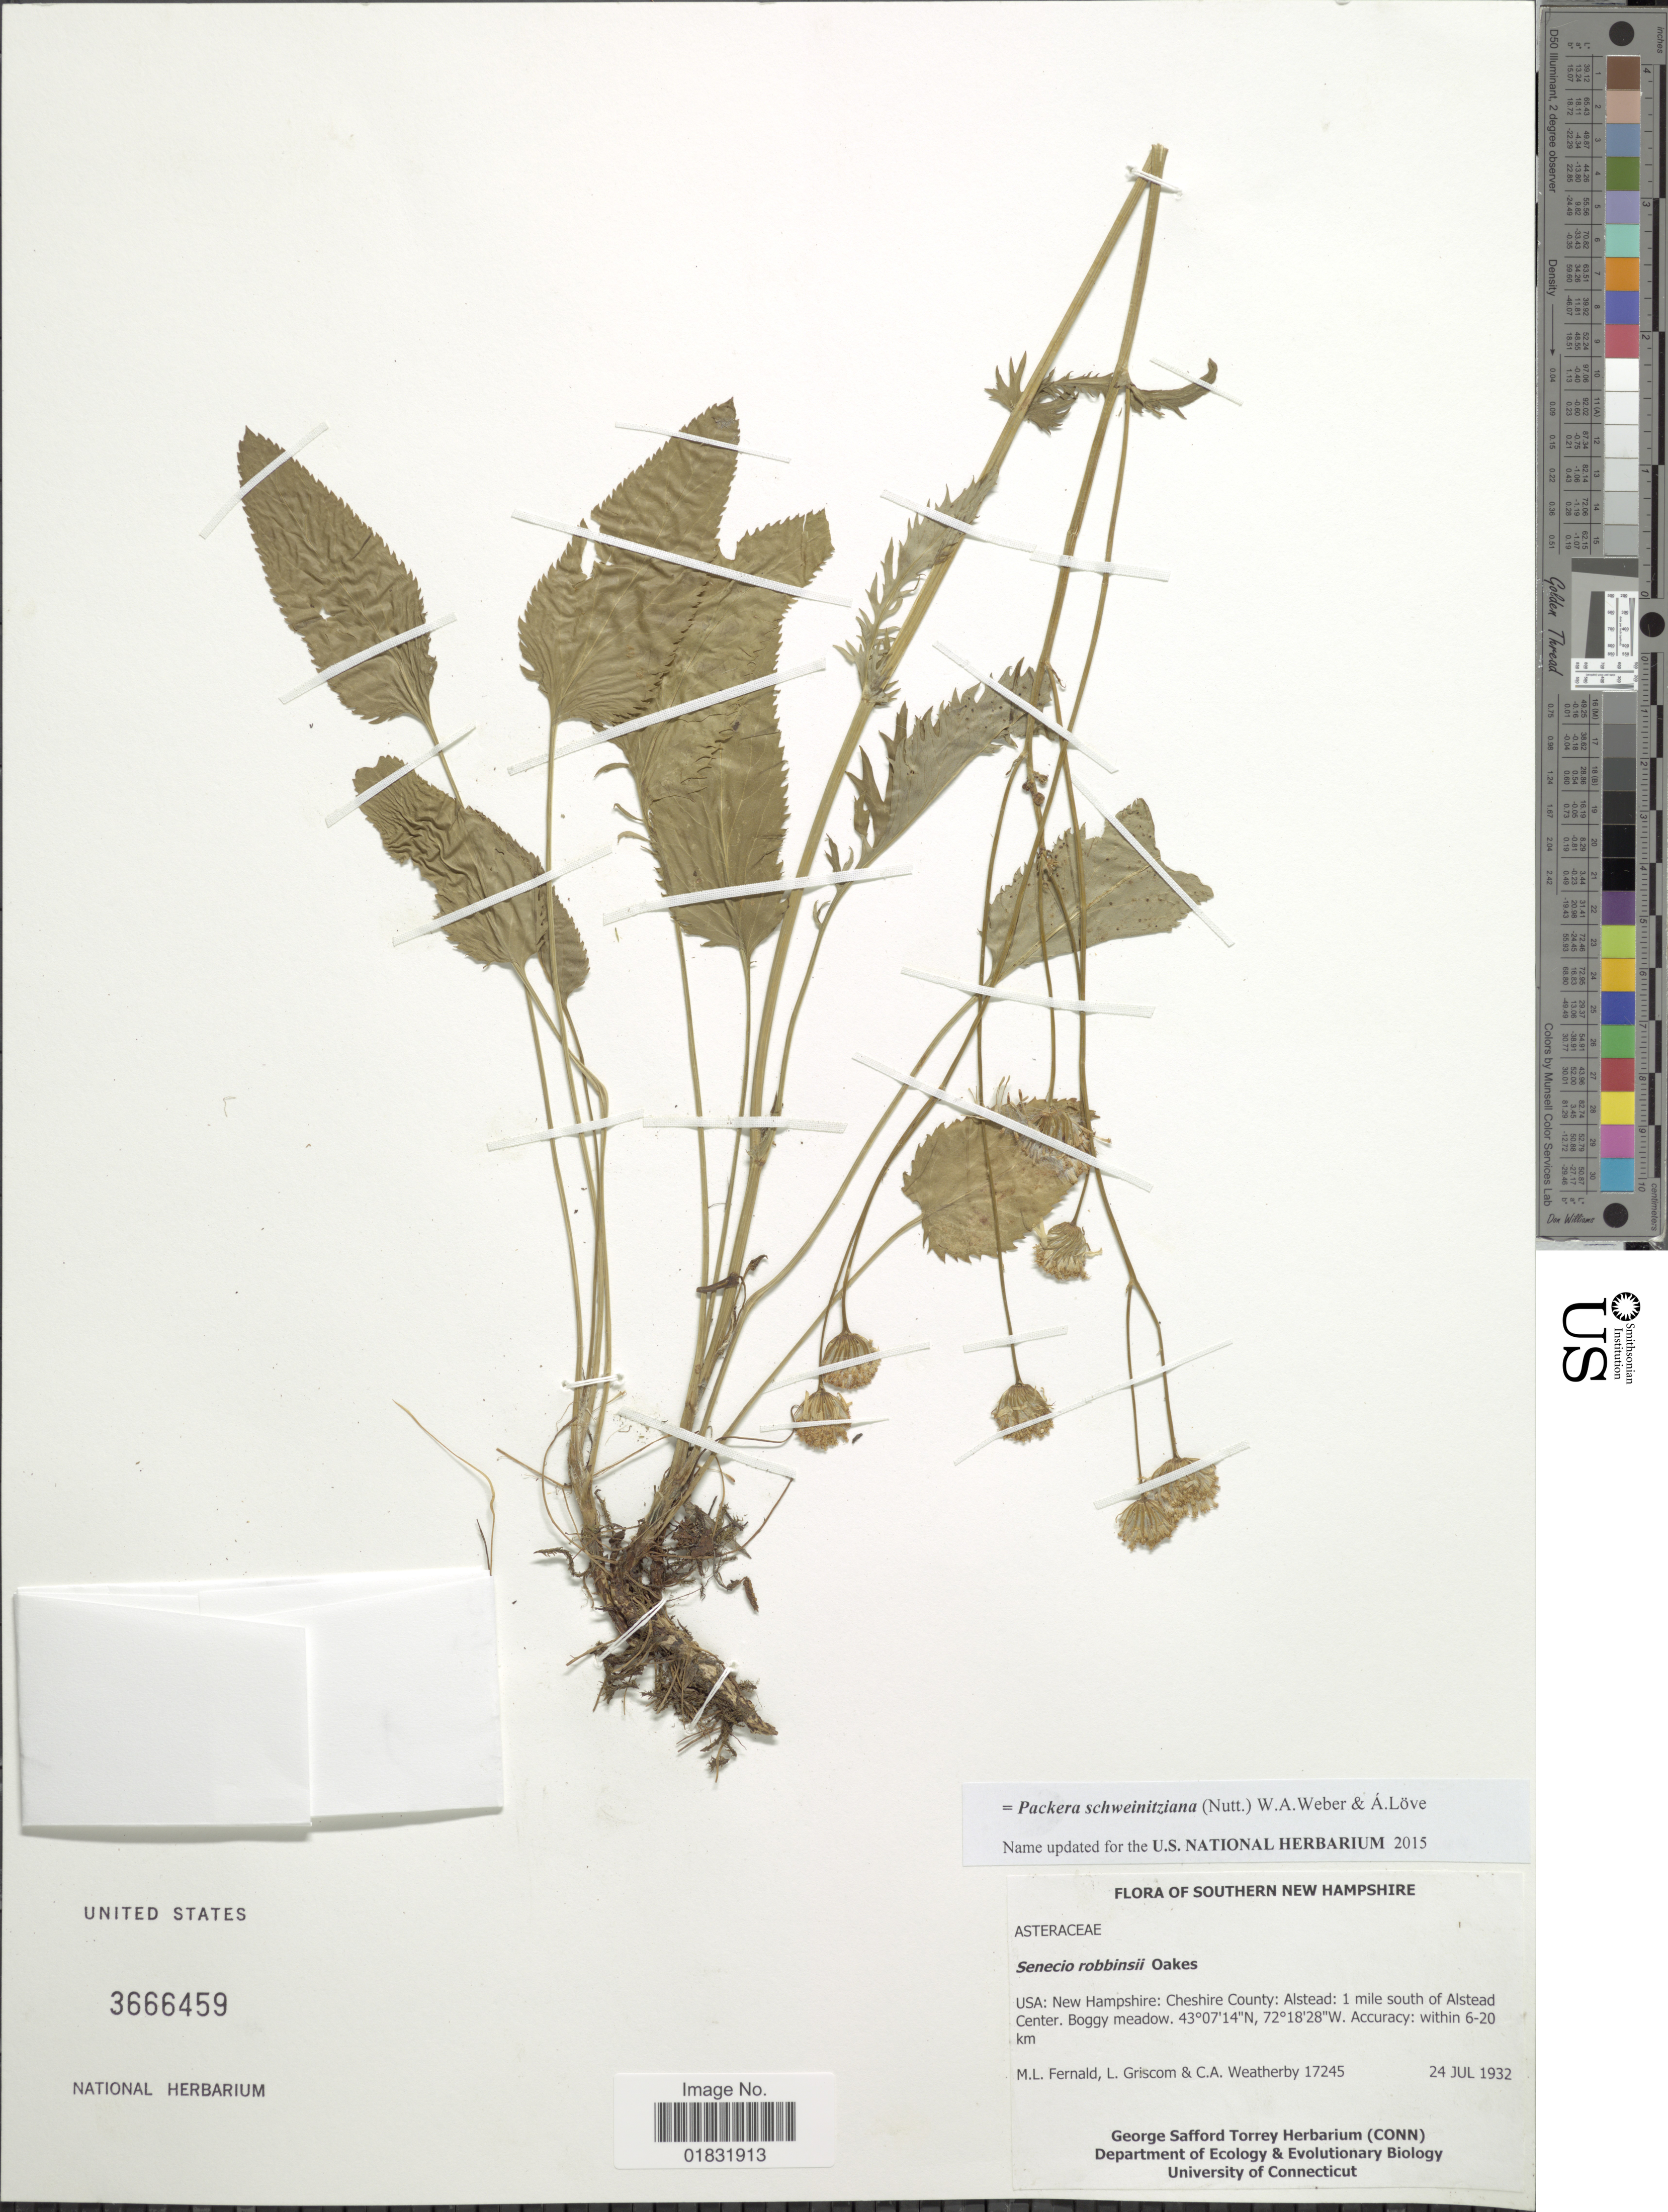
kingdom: Plantae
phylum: Tracheophyta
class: Magnoliopsida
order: Asterales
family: Asteraceae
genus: Packera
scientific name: Packera schweinitziana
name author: (Nutt.) W.A. Weber & Á. Löve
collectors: M. L. Fernald, L. Griscom & C. A. Weatherby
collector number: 17245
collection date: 1932-07-24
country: United States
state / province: New Hampshire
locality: Cheshire County: Alstead; 1 mile south of Alstead Center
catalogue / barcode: US 3666459